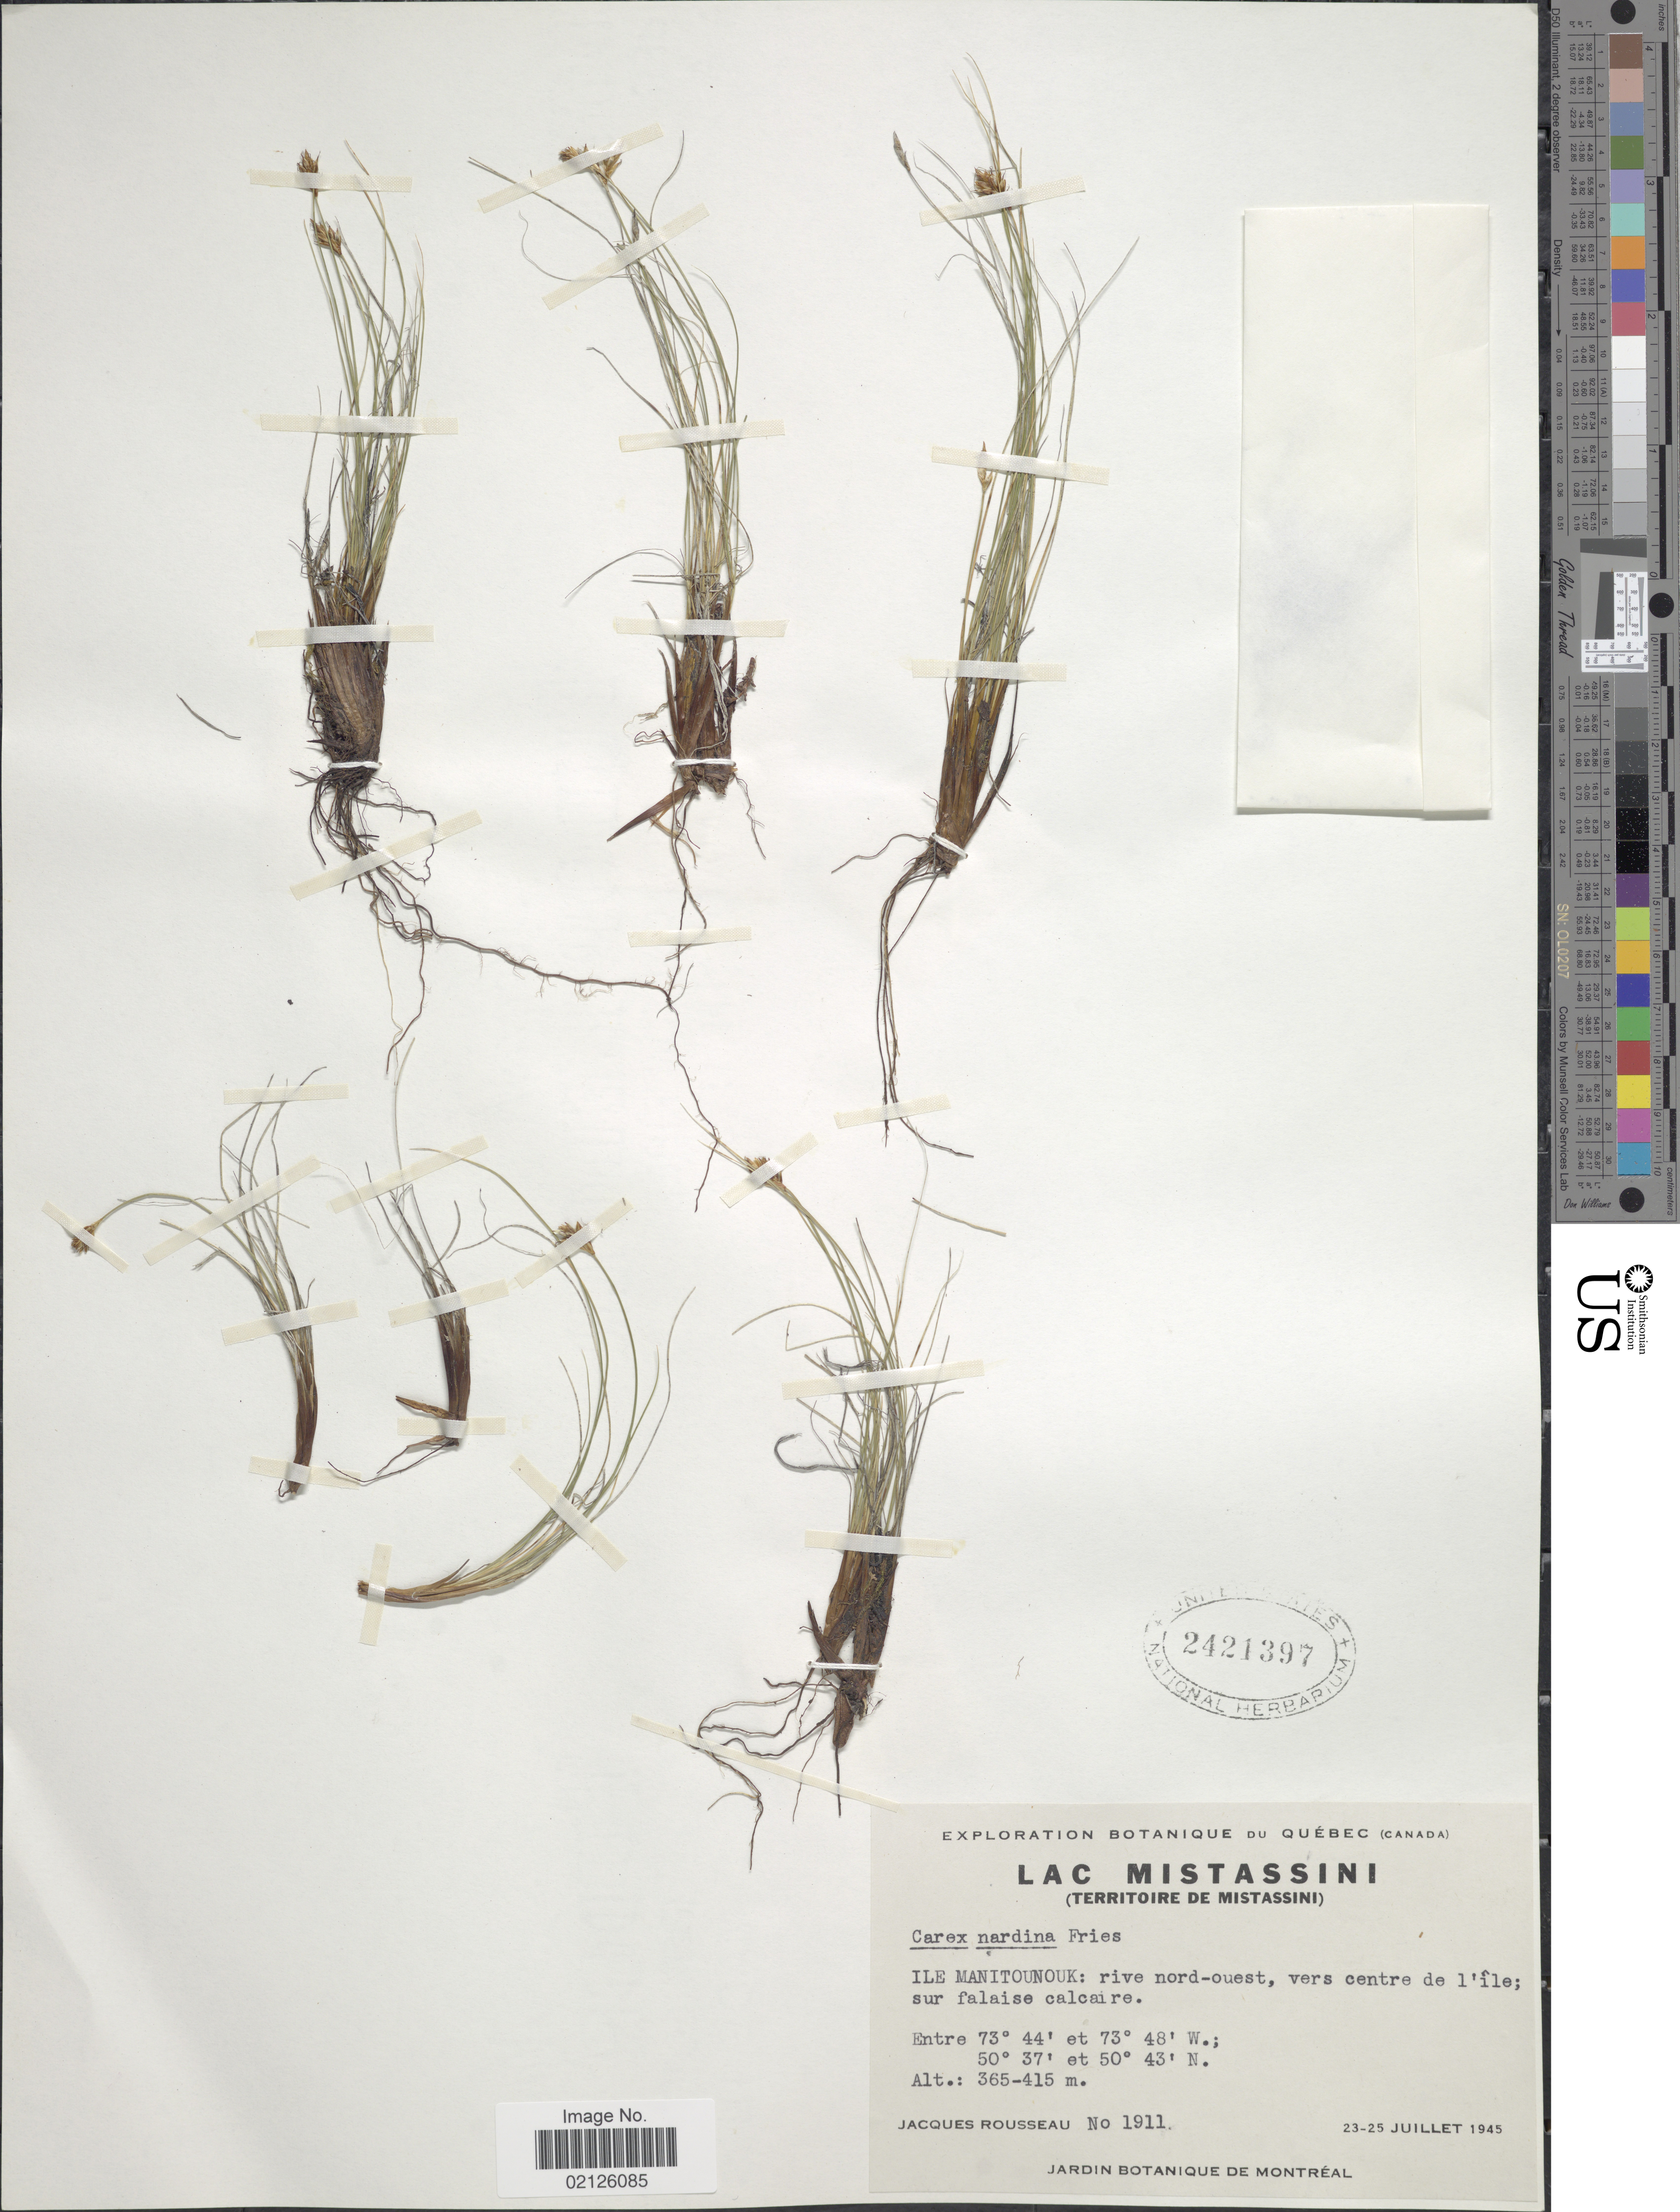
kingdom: Plantae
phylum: Tracheophyta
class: Liliopsida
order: Poales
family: Cyperaceae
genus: Carex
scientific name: Carex nardina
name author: (Hornem.) Fr.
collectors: J. Rousseau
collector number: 1911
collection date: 1945-07-23/1945-07-25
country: Canada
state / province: Quebec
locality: Lac Mistassini (Territoire De Mistassini), Ile Manitounouk: rive nord-ouest, vers centre de l' île; sur falaise calcaire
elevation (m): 365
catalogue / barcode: US 2421397